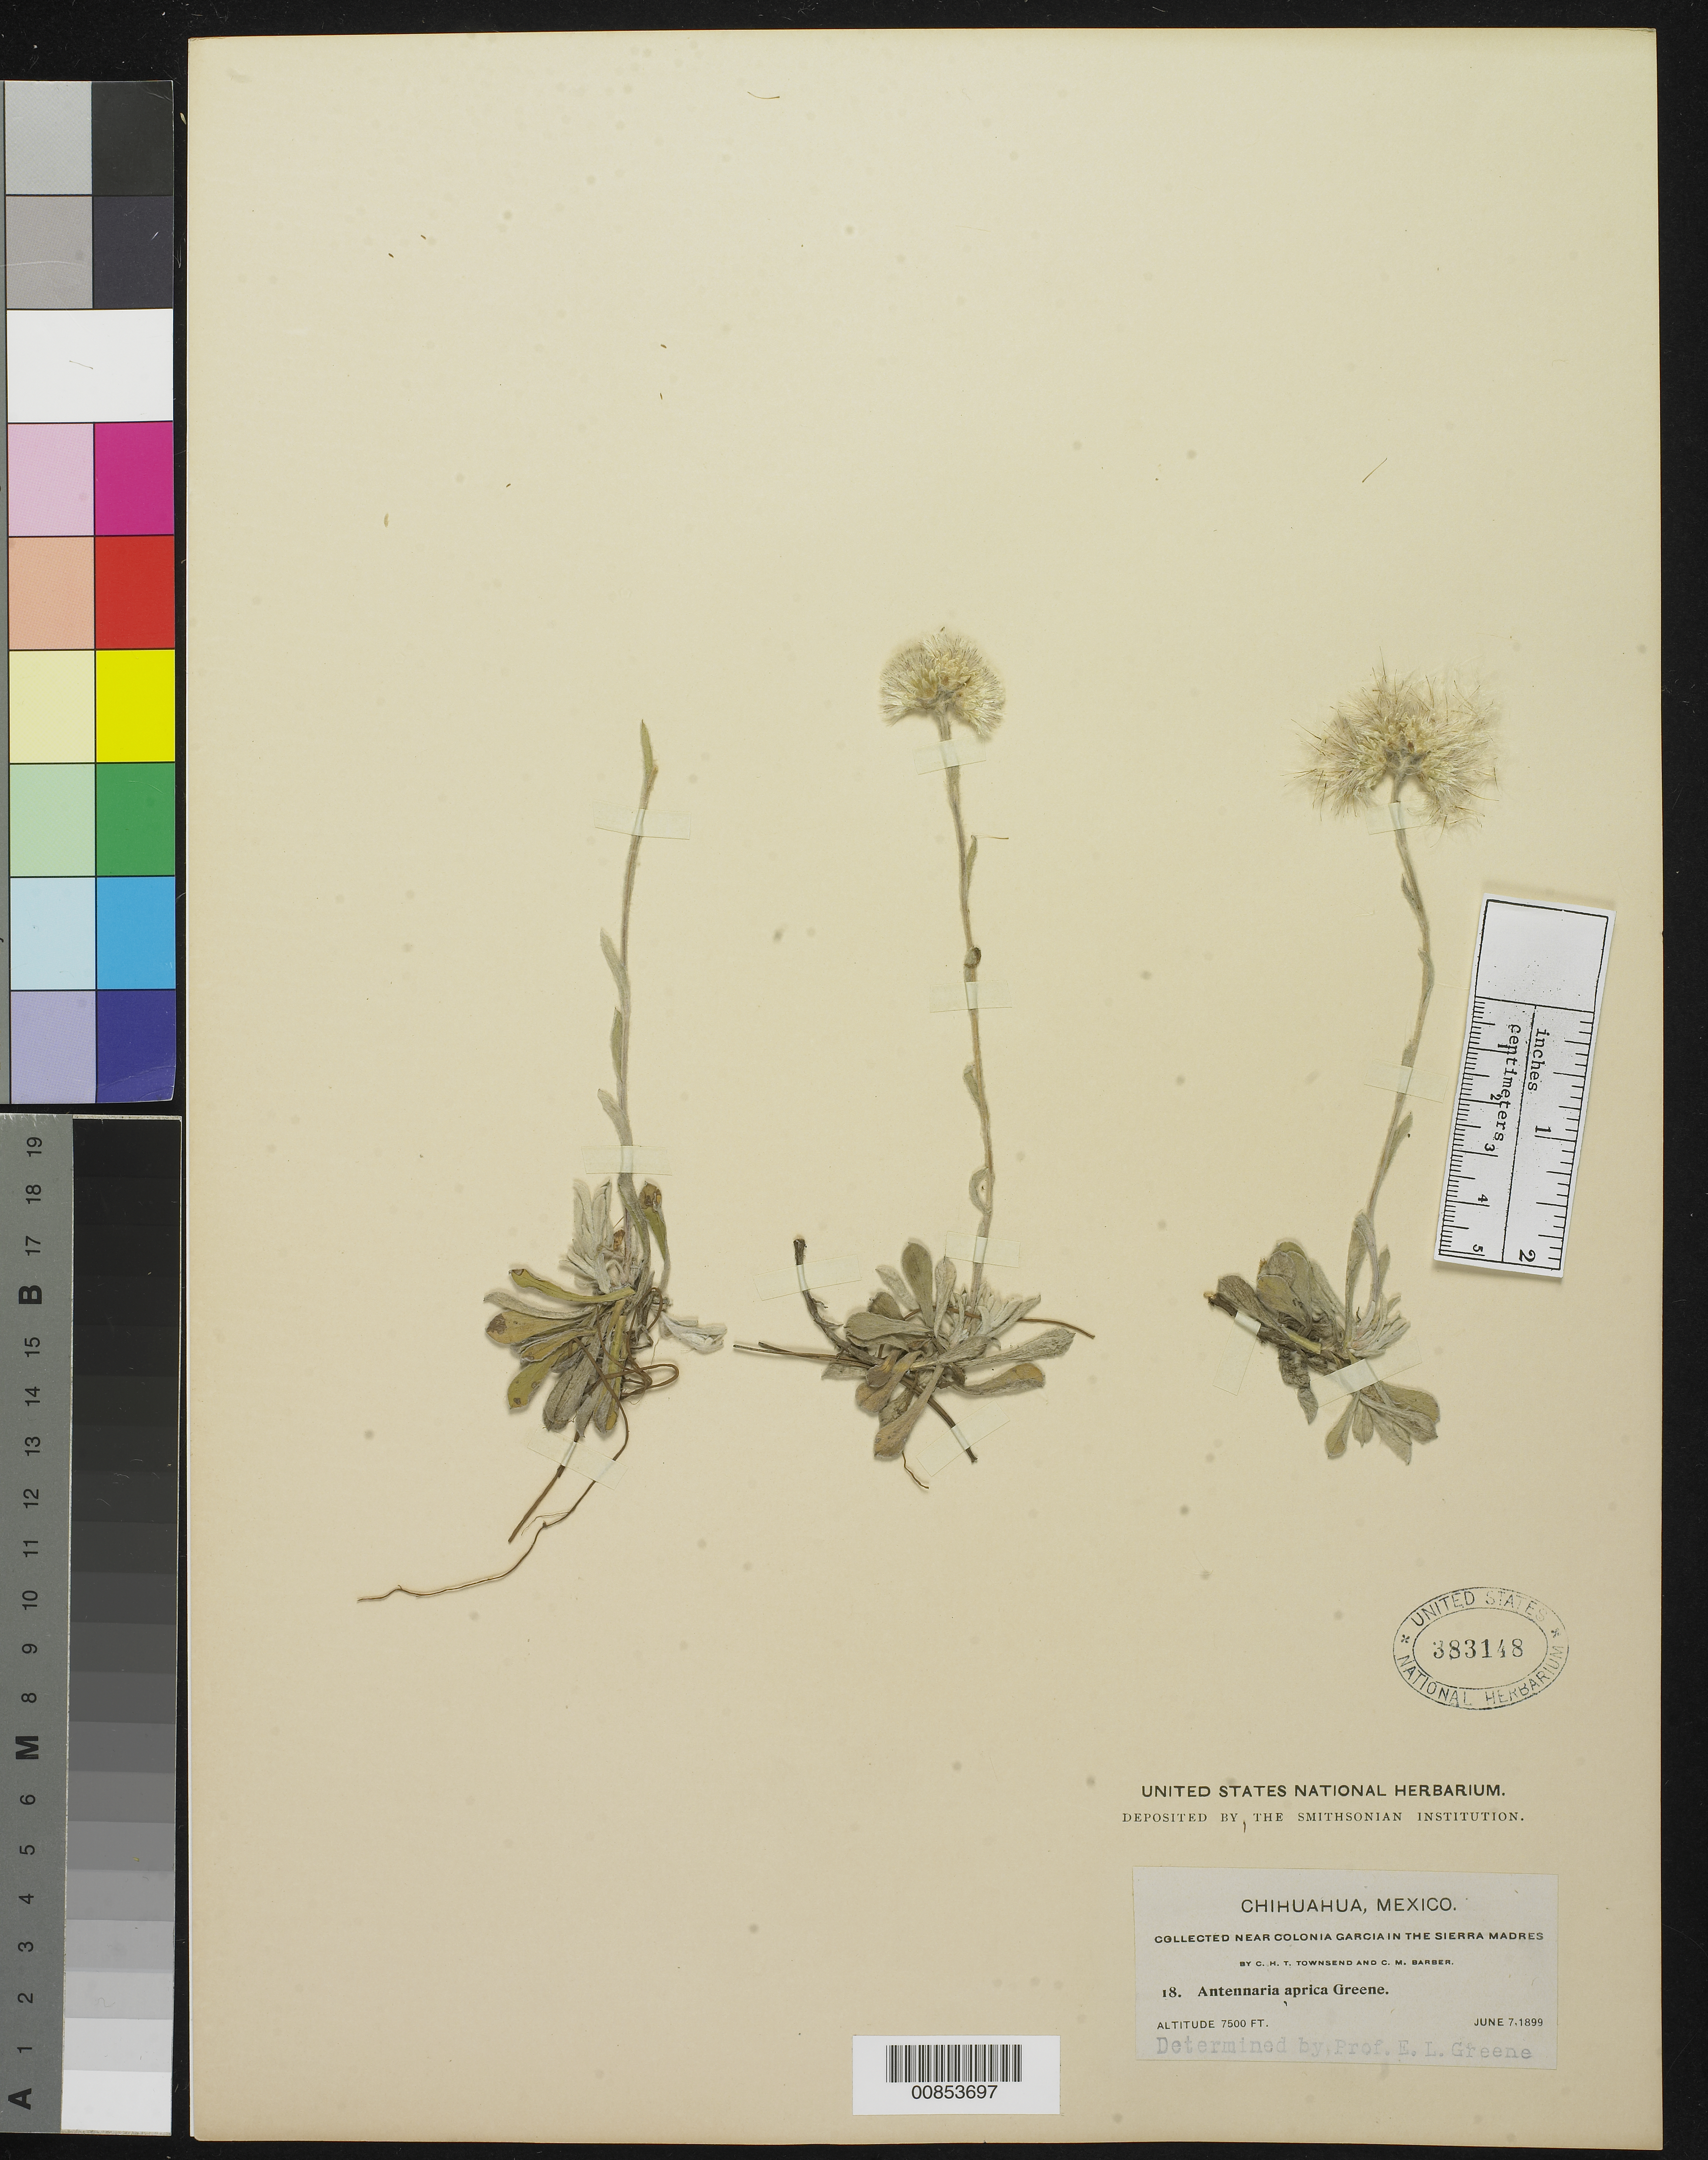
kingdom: Plantae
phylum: Tracheophyta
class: Magnoliopsida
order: Asterales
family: Asteraceae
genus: Antennaria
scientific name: Antennaria aprica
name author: Greene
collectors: C. H. T. Townsend & C. Barber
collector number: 18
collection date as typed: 07 Jun 1899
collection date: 1899-06-07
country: Mexico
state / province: Chihuahua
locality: Near Colonia García in the Sierra Madre, Chihuahua.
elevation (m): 2286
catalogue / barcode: US 383148